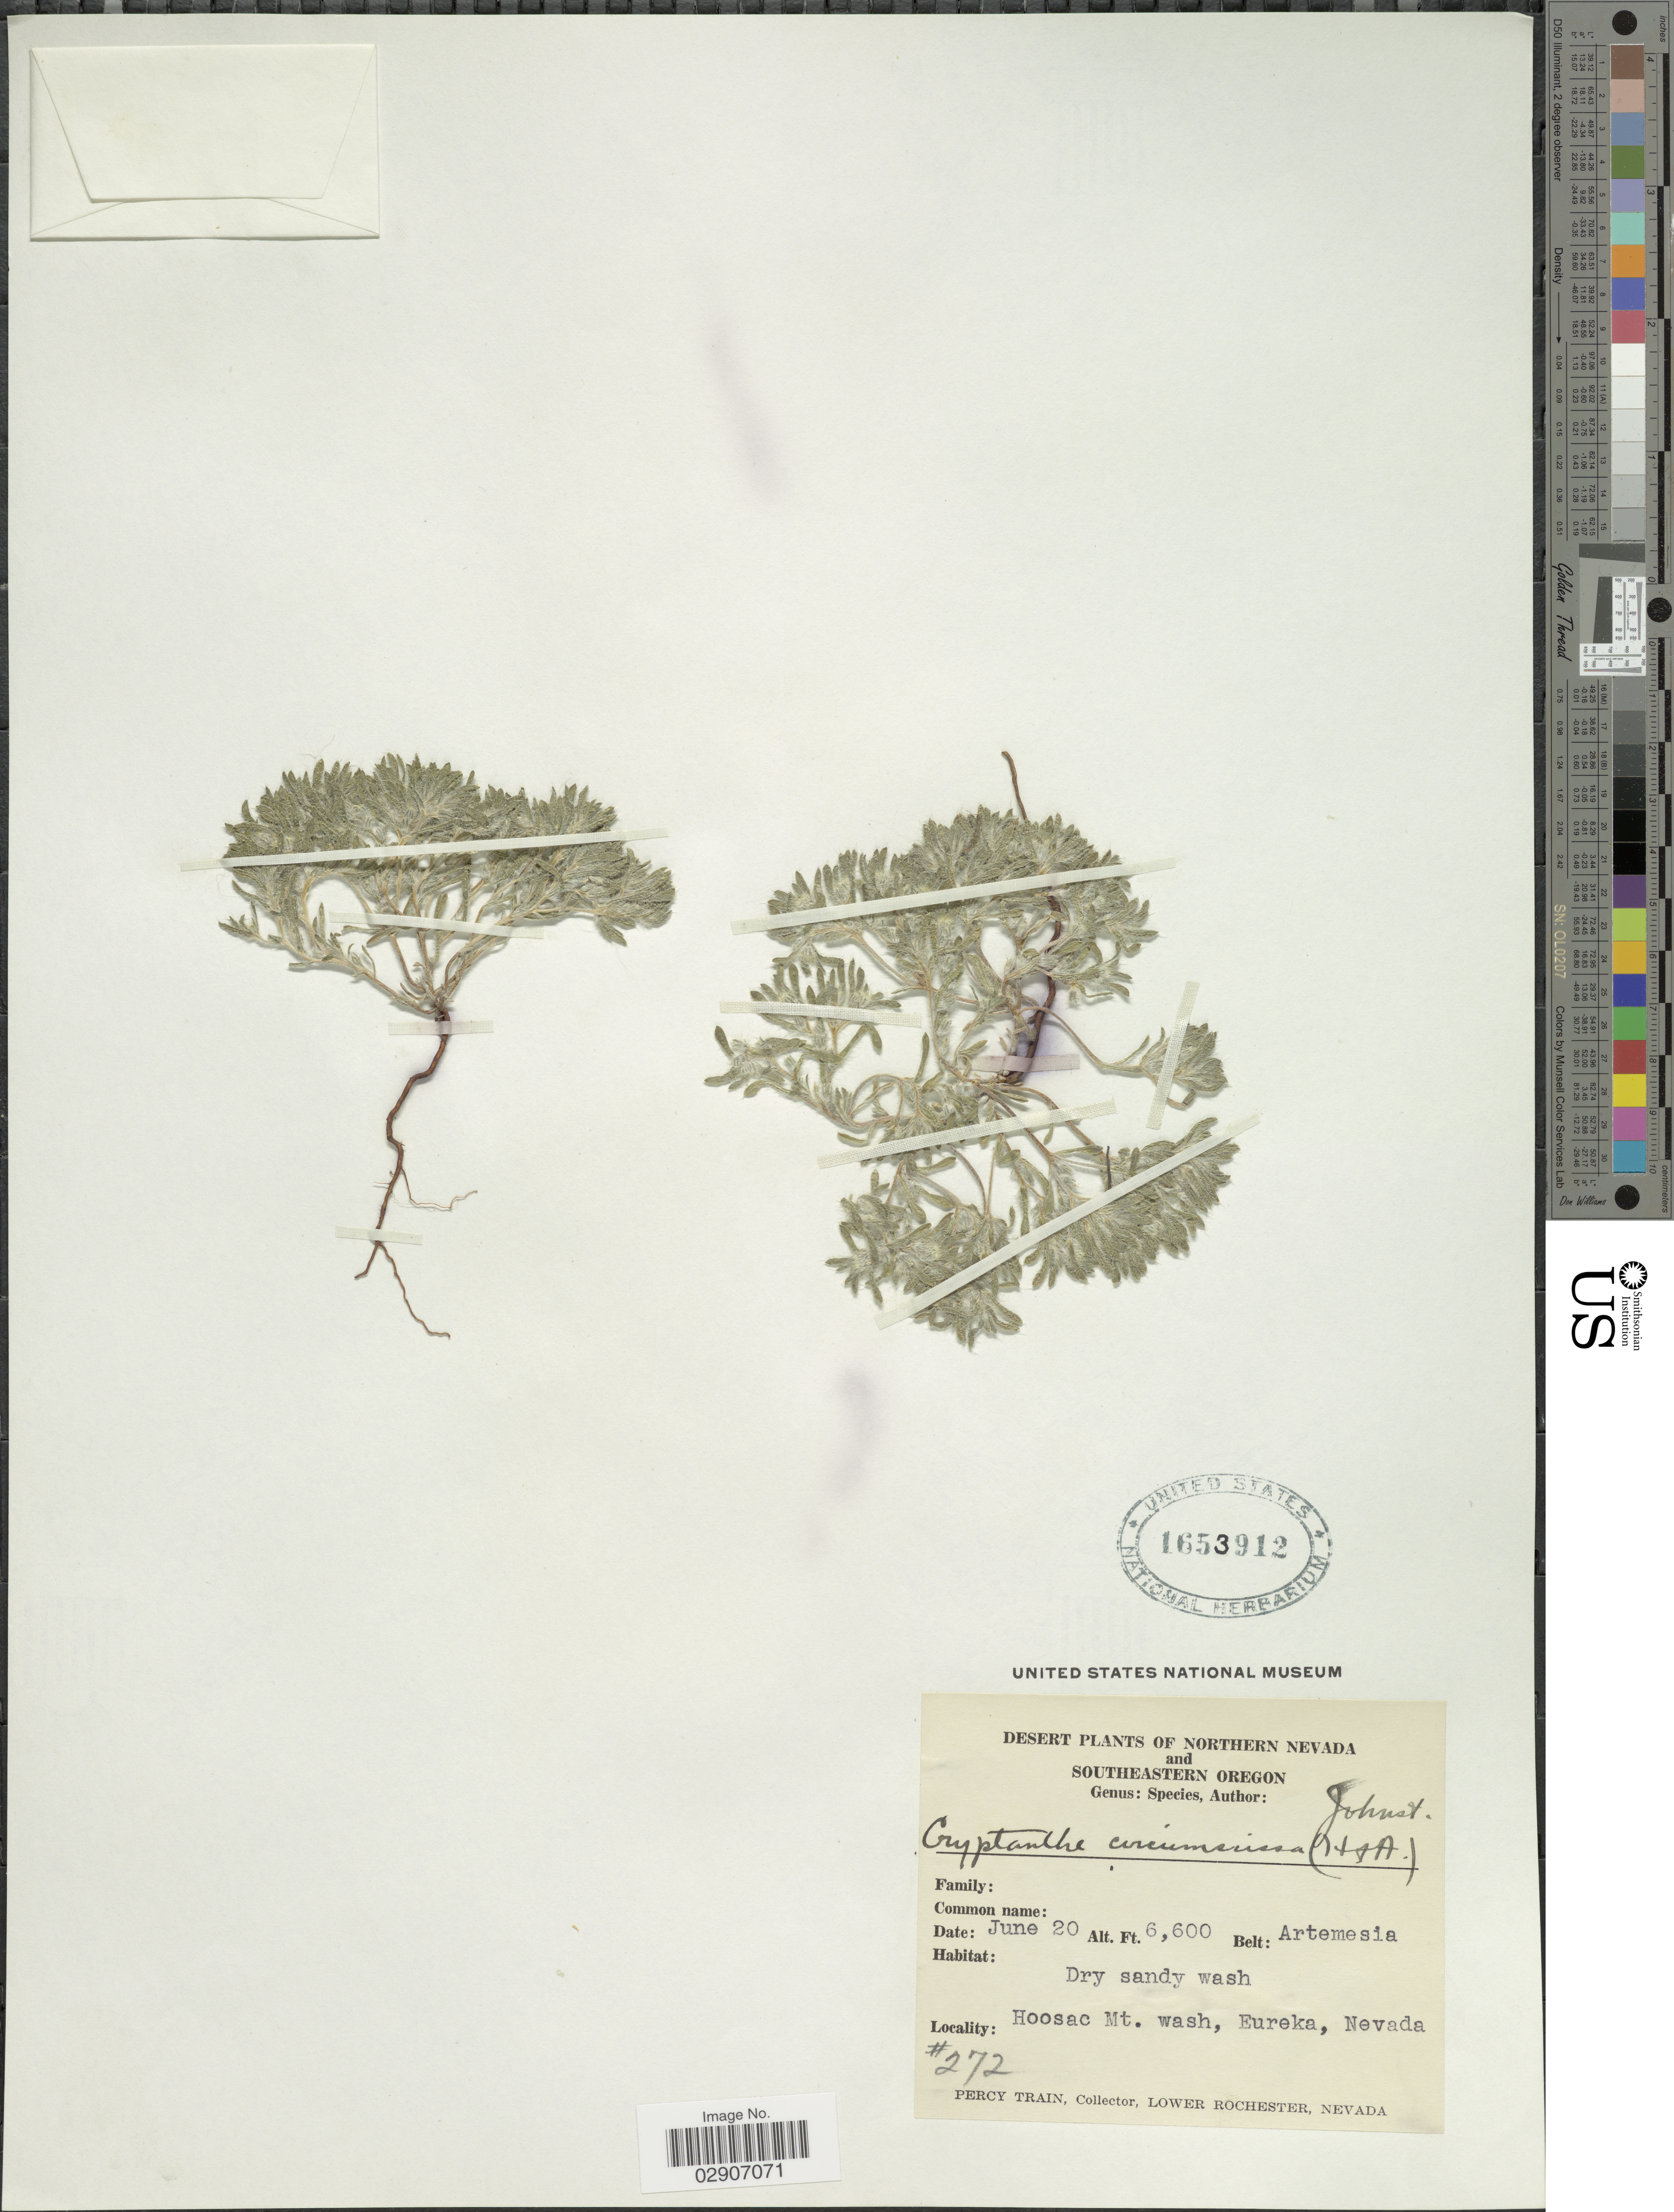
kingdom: Plantae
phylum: Tracheophyta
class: Magnoliopsida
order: Boraginales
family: Boraginaceae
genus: Cryptantha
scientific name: Cryptantha circumscissa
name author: (Hook. & Arn.) I.M. Johnst.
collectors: P. Train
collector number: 272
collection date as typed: Transcribed d/m/y: /6/20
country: United States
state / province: Nevada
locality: Northern Nevada. Hoosac Mt. wash, Eureka.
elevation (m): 2012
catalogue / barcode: US 1653912